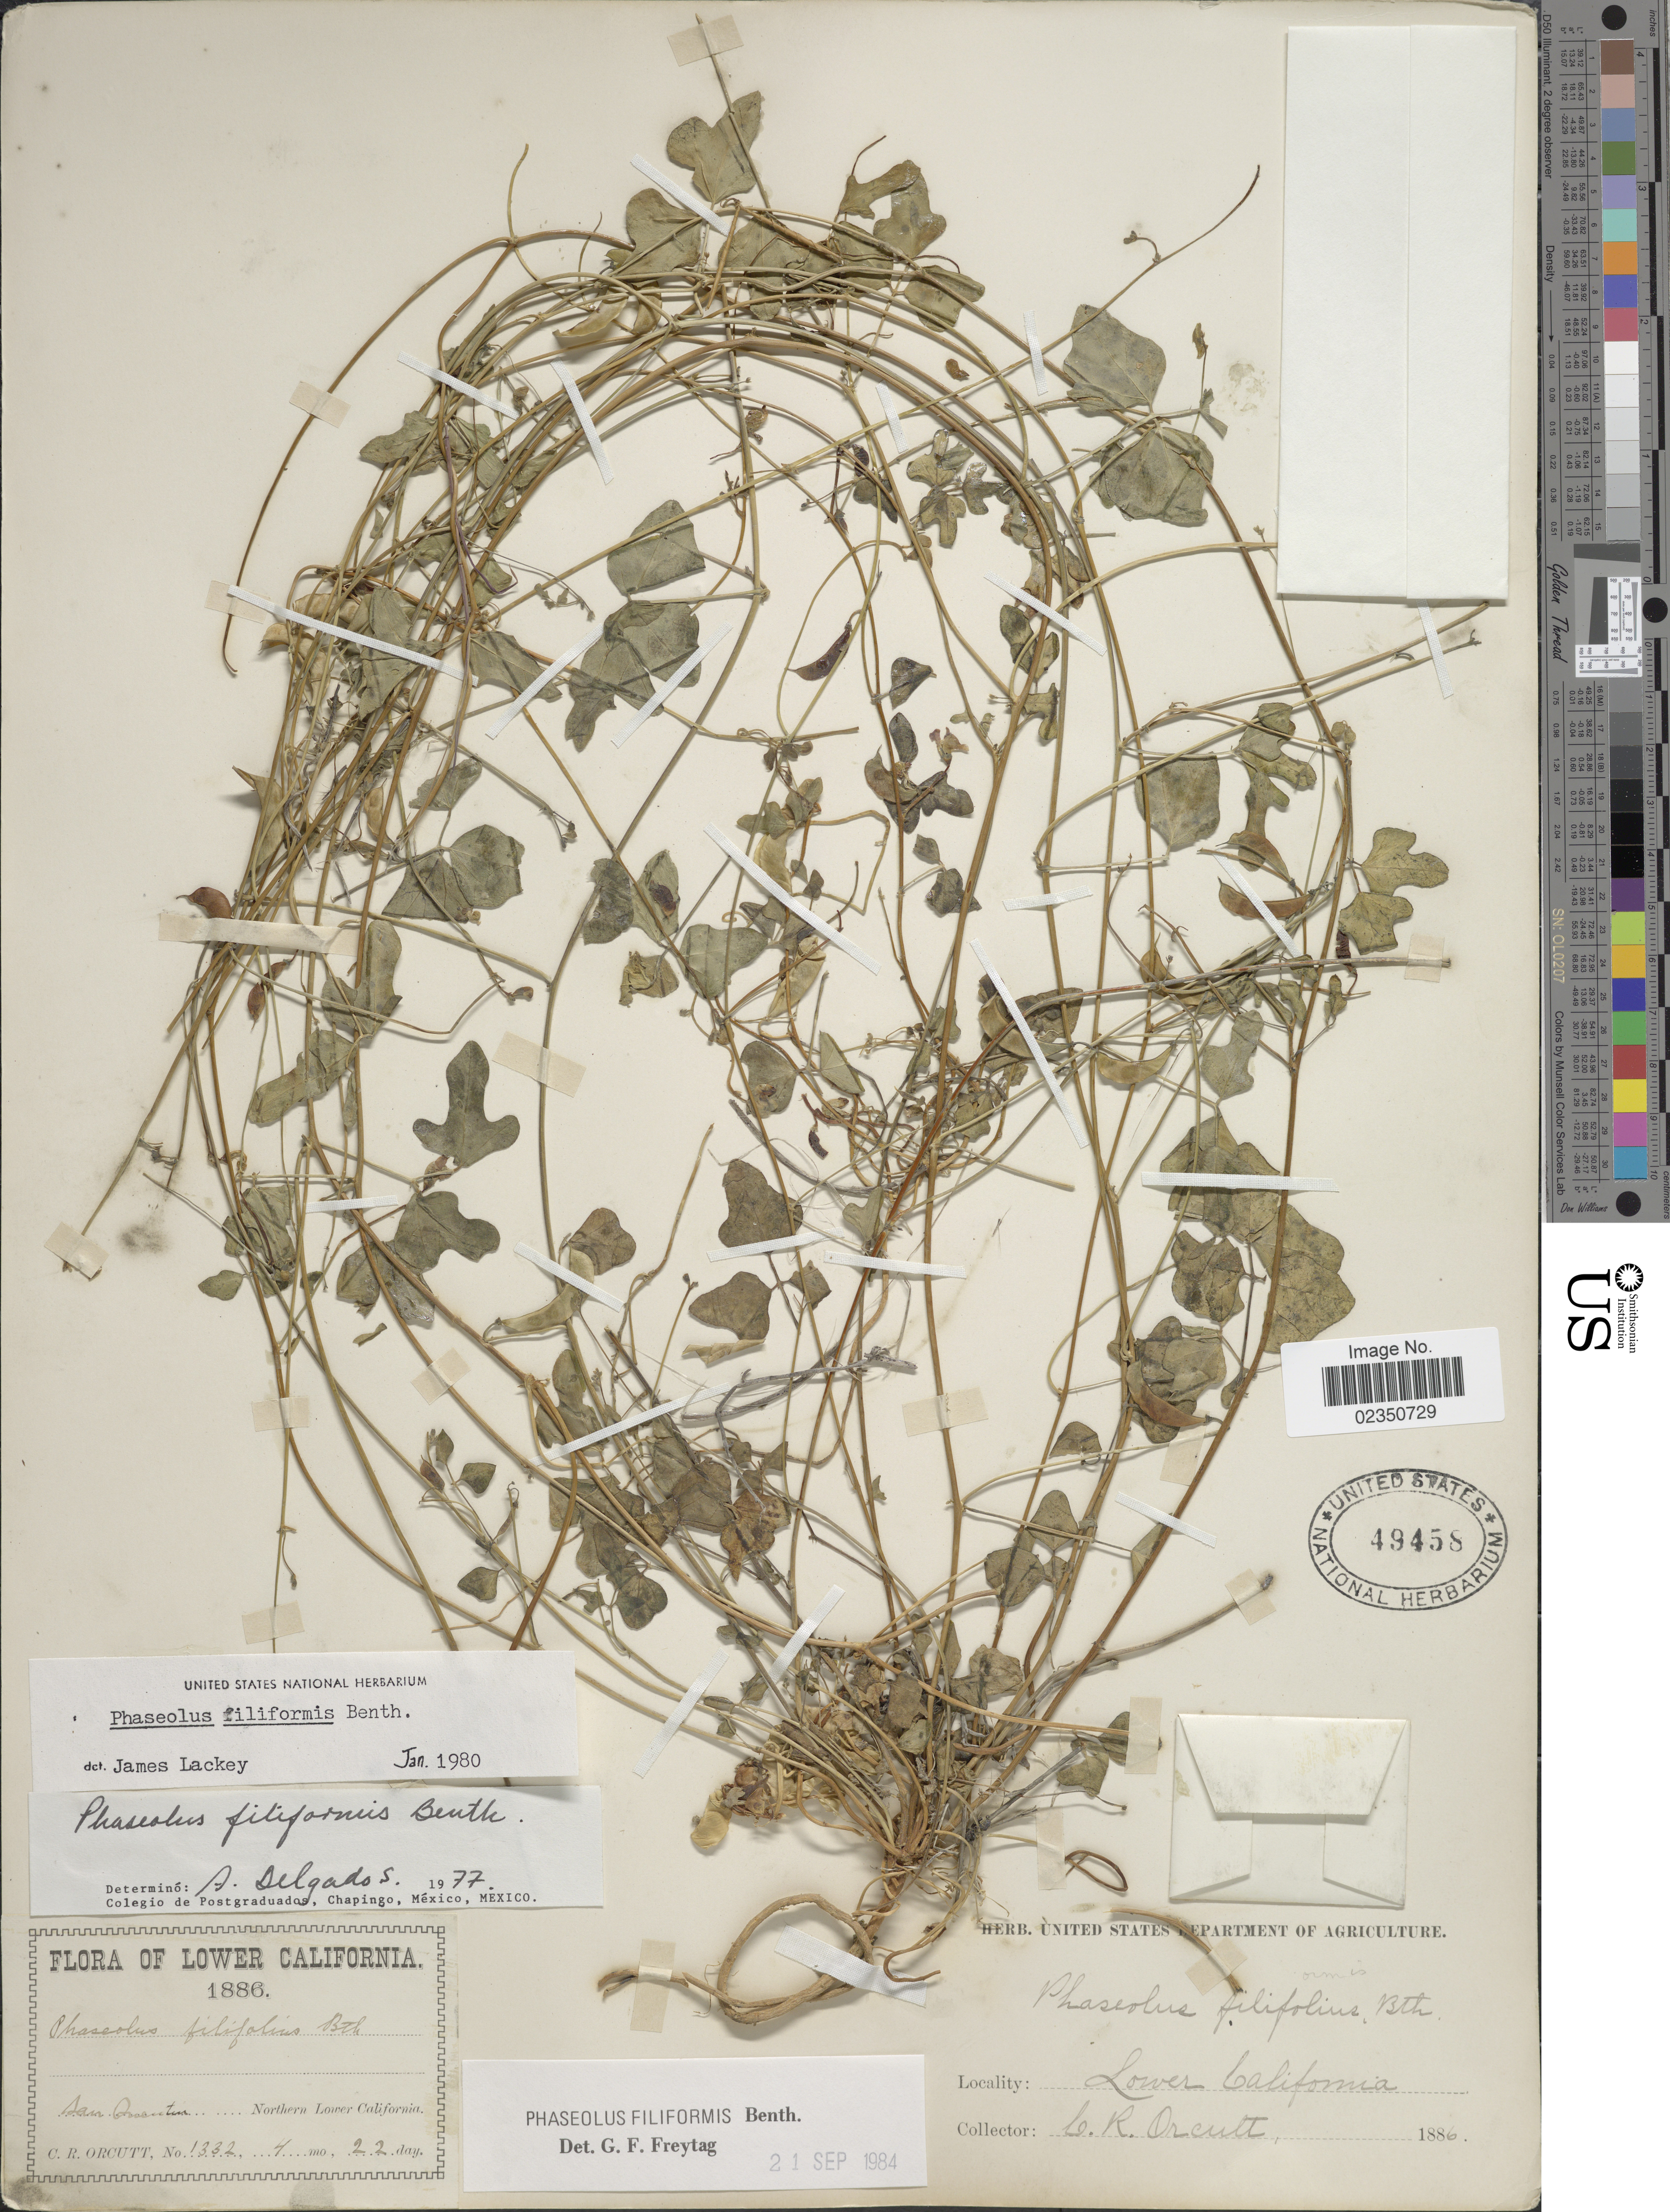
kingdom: Plantae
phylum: Tracheophyta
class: Magnoliopsida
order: Fabales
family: Fabaceae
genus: Phaseolus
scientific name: Phaseolus filiformis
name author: Benth.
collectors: C. R. Orcutt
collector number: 1332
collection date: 1886-04-22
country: Mexico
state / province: Baja California Norte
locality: San Quentin, Northern Lower California.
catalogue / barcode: US 49458